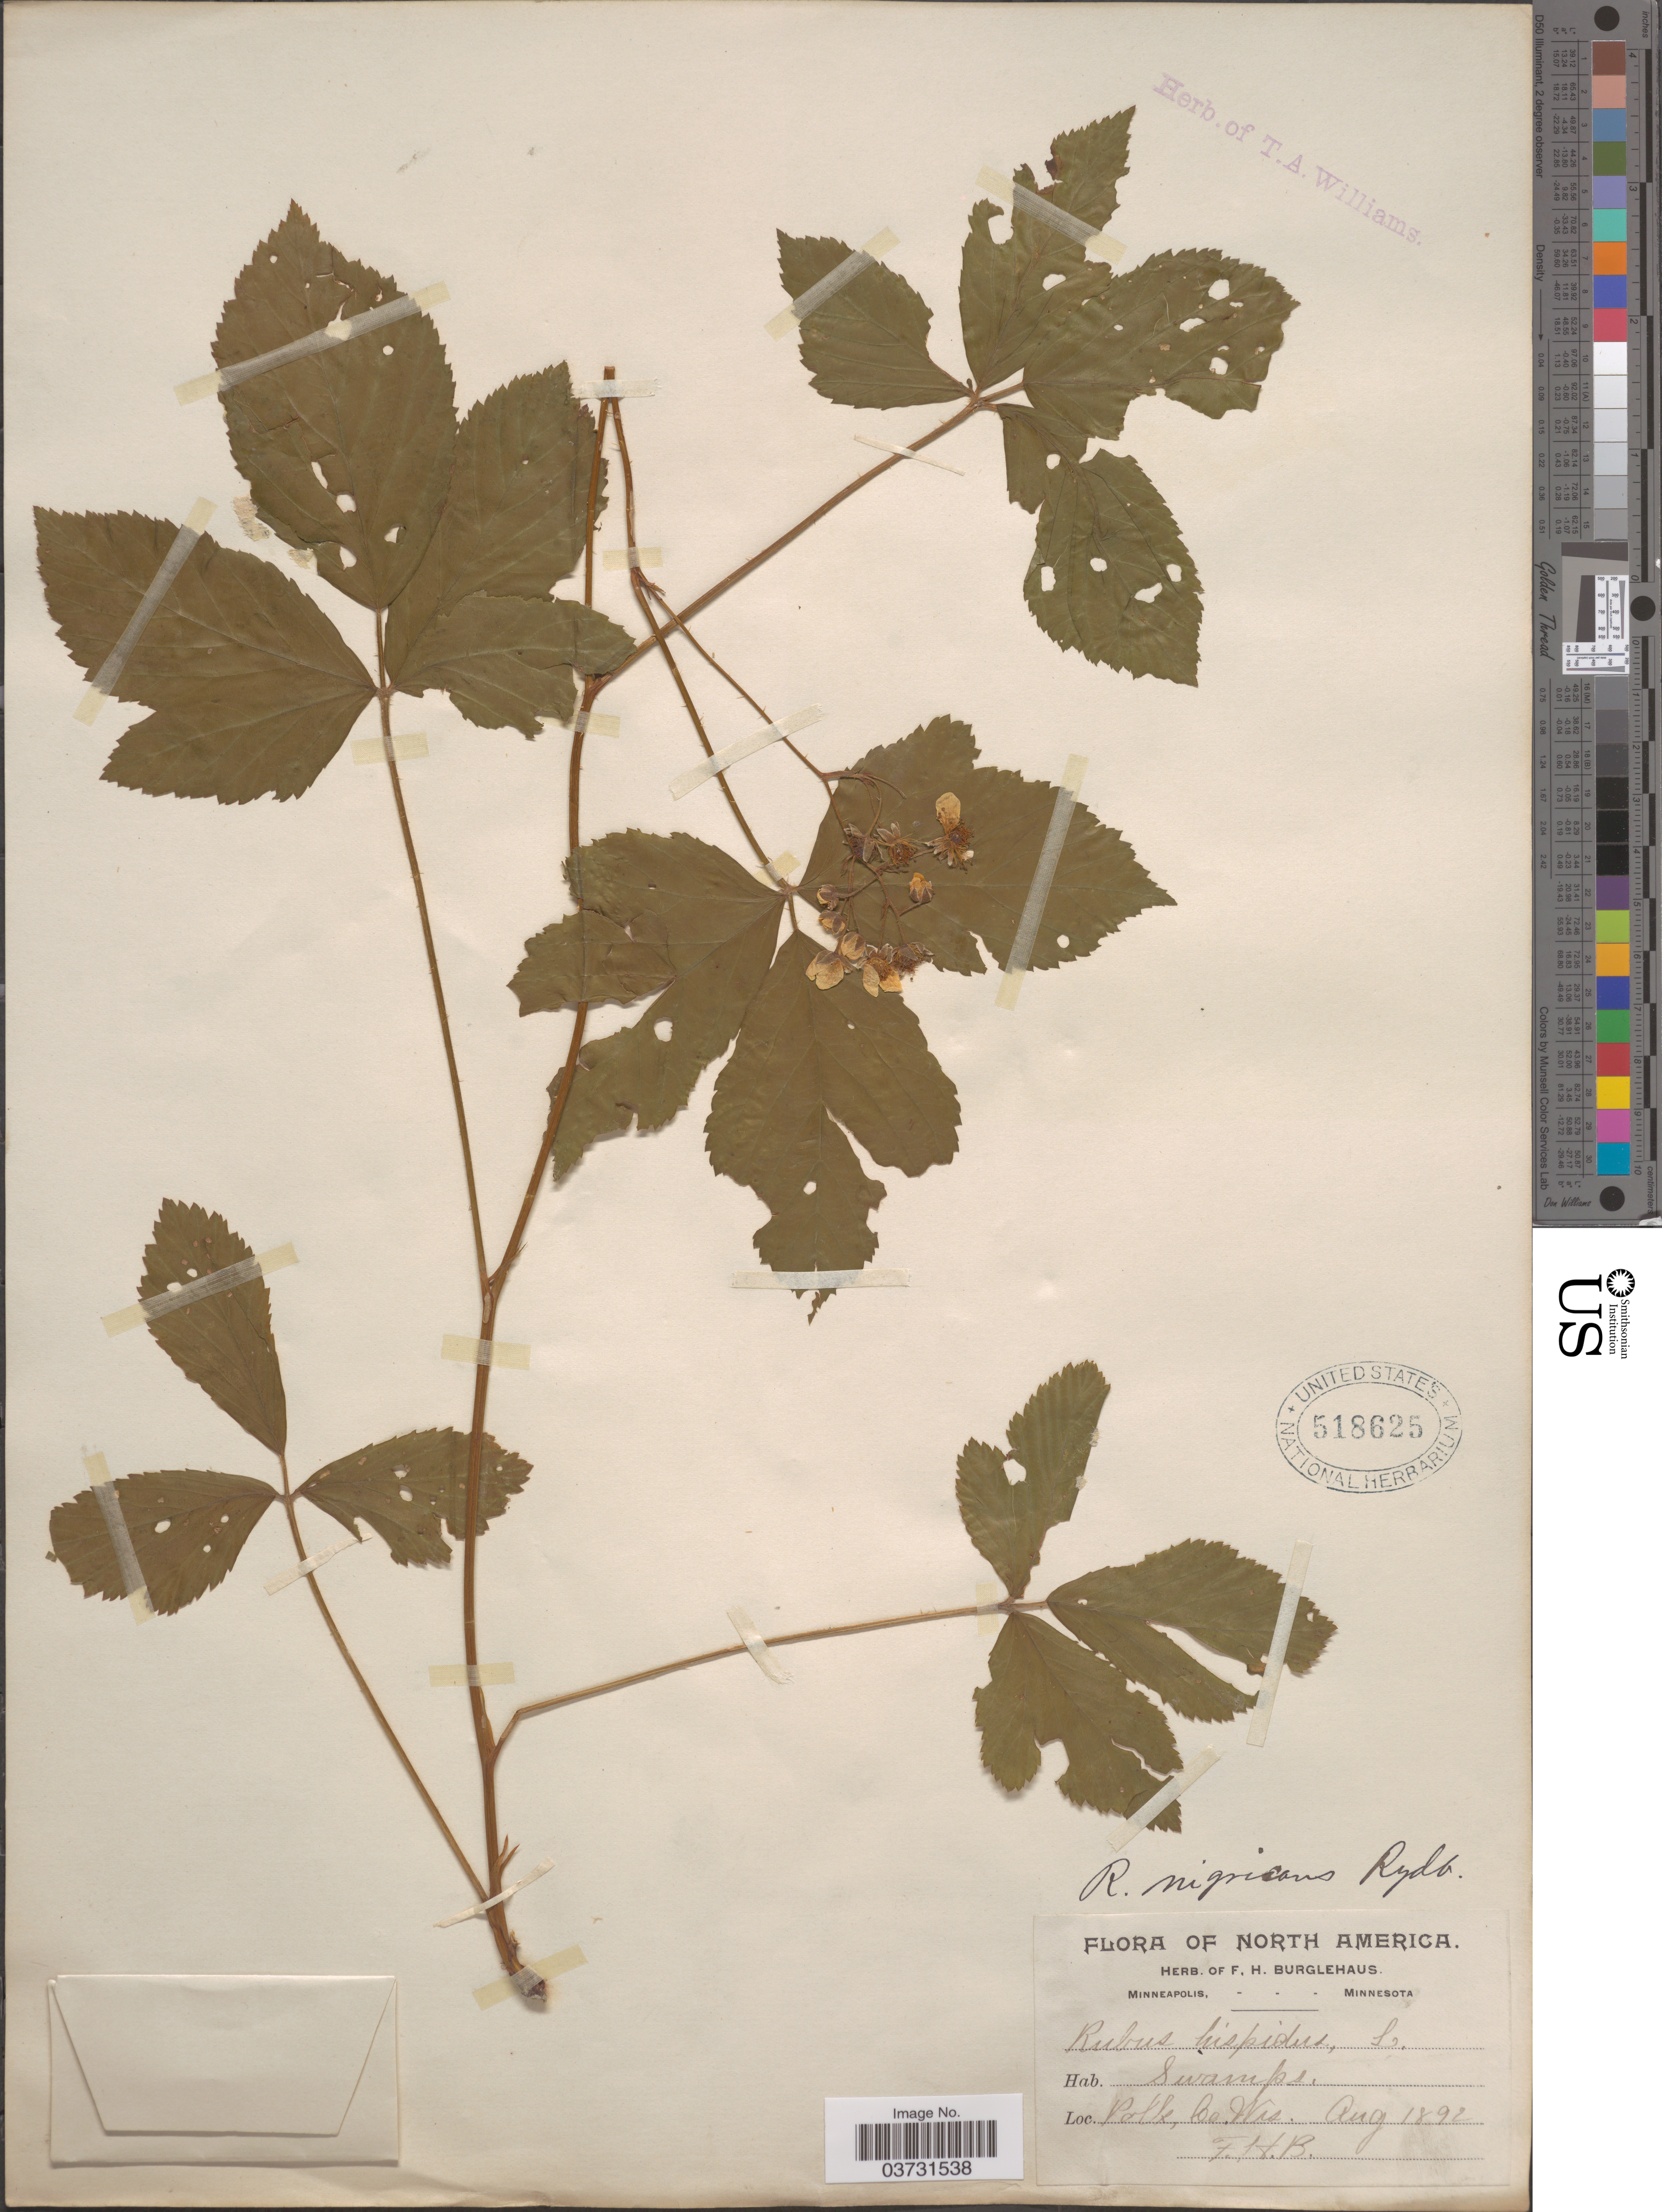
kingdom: Plantae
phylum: Tracheophyta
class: Magnoliopsida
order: Rosales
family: Rosaceae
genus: Rubus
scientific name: Rubus nigricans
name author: Rydb. in Britton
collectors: F. Burglehaus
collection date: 1892-08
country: United States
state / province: Wisconsin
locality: Polk Co.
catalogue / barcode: US 518625